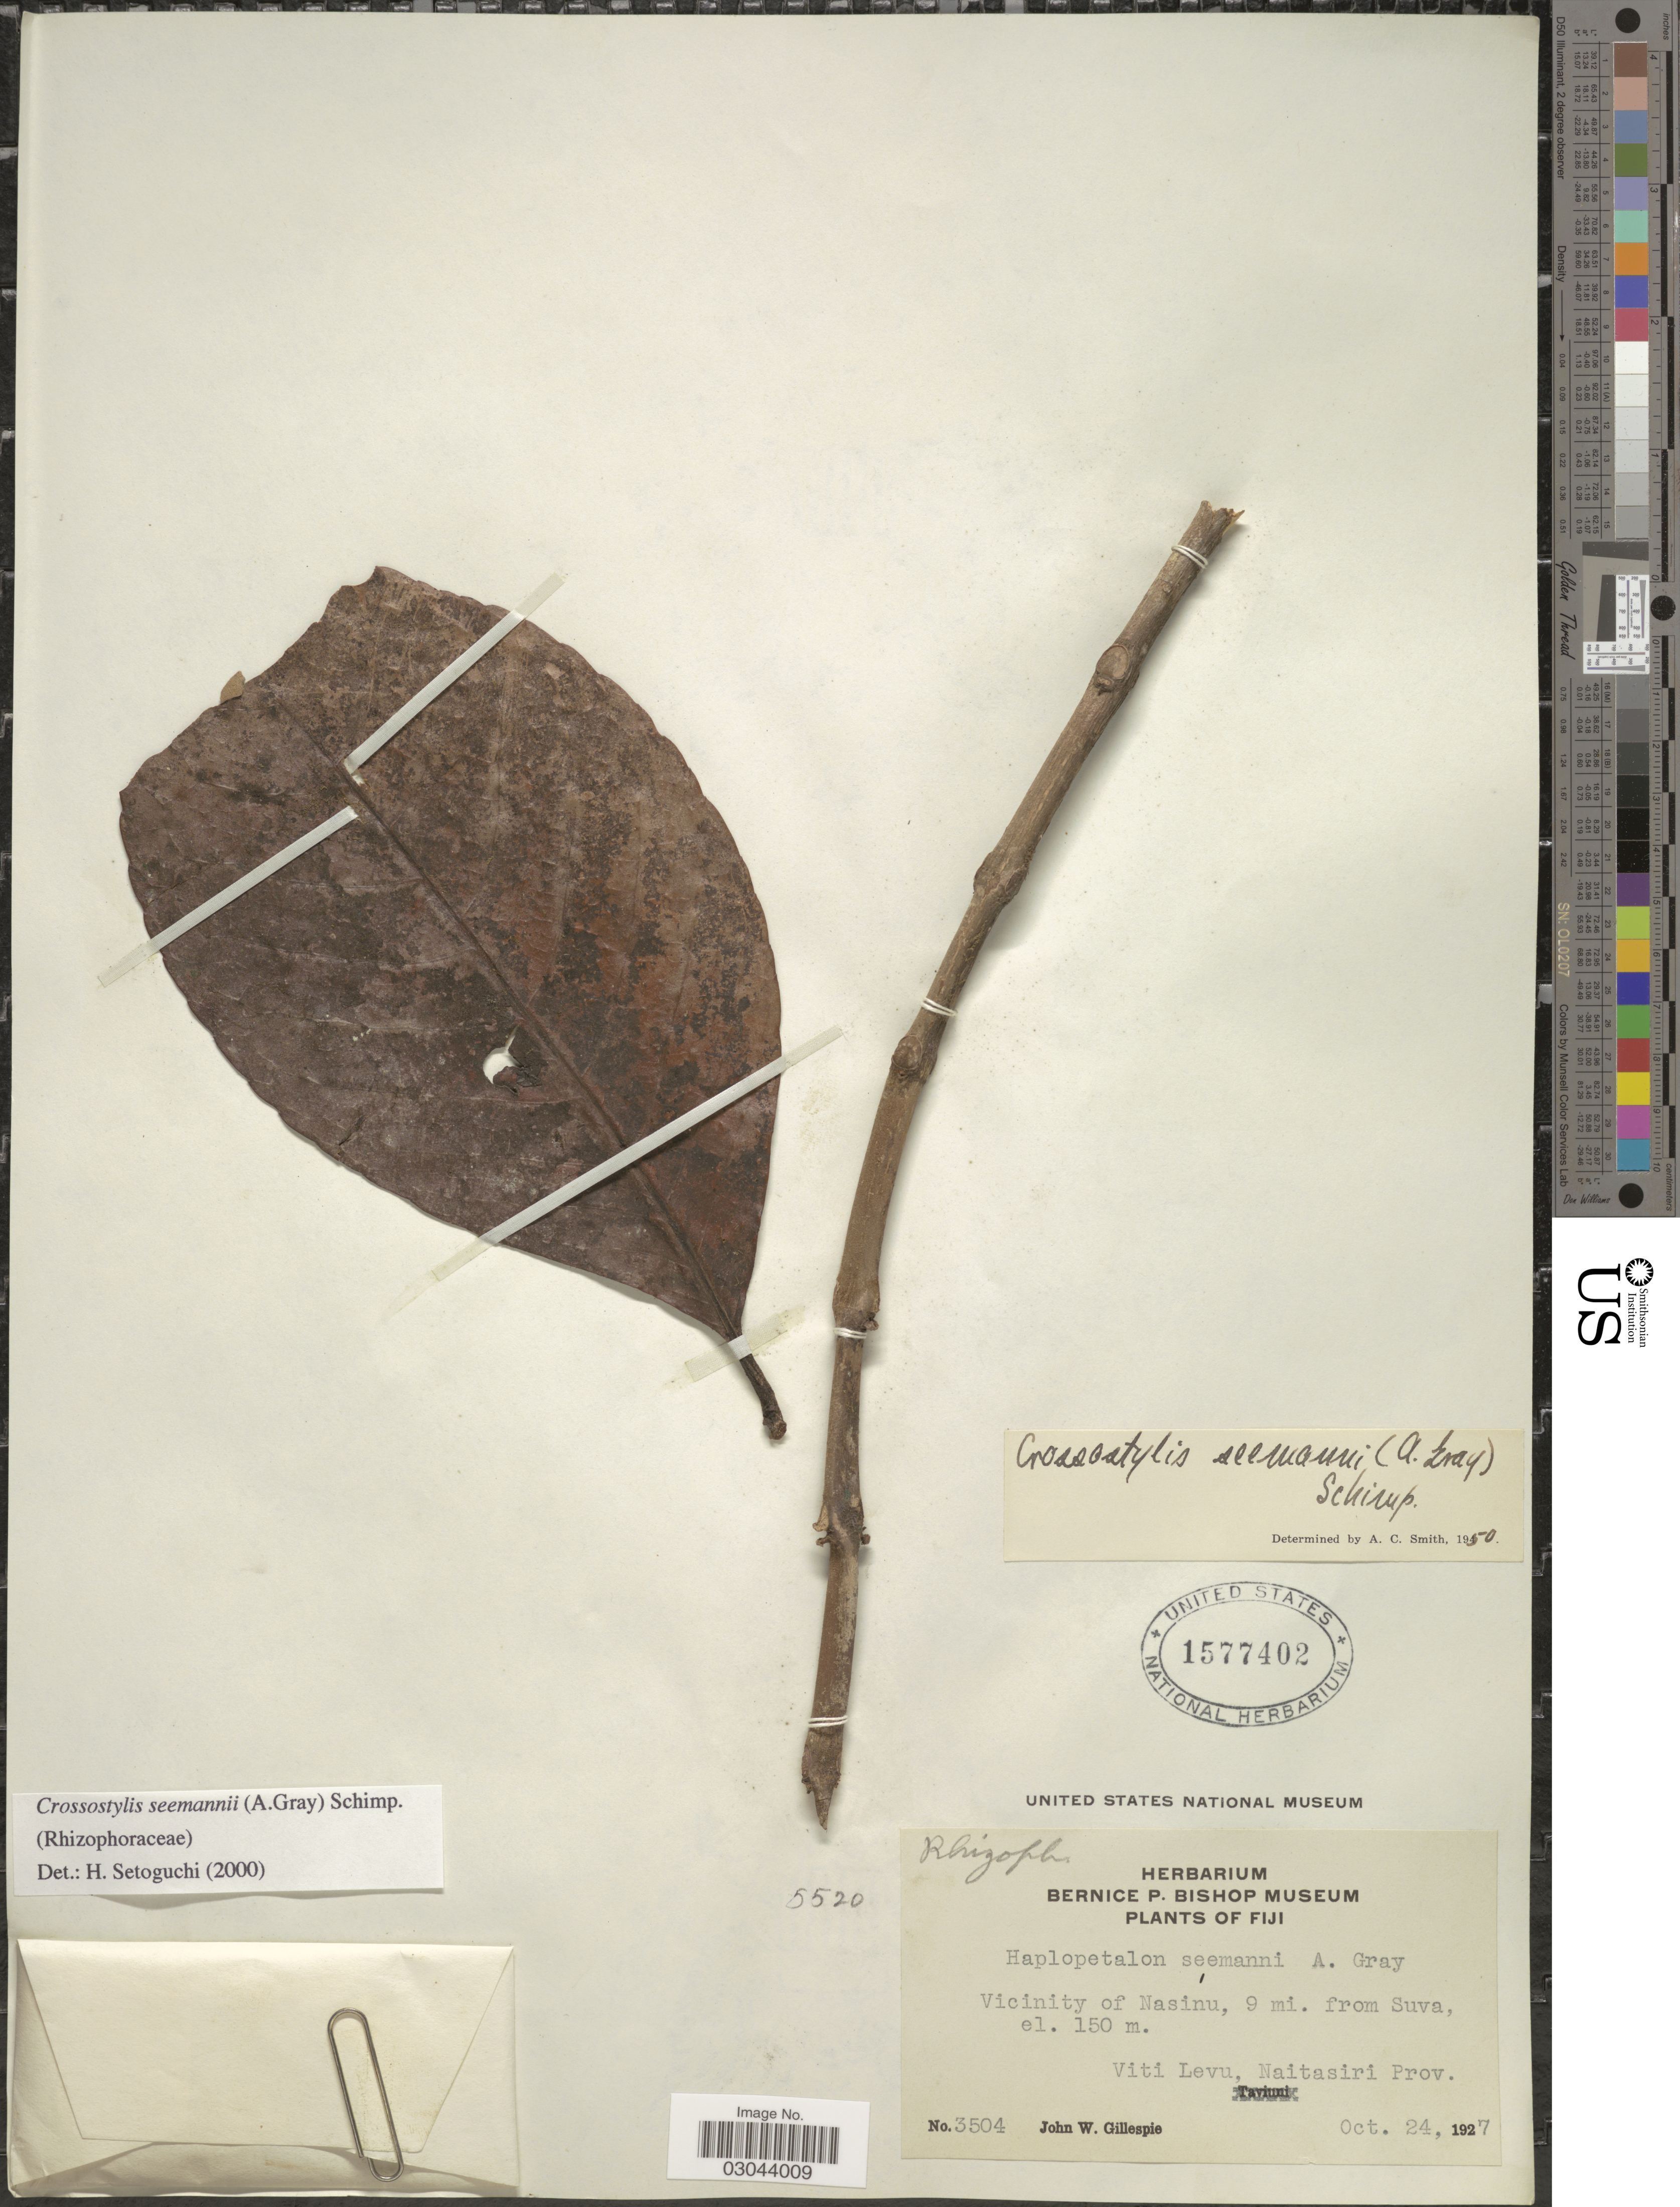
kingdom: Plantae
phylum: Tracheophyta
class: Magnoliopsida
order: Malpighiales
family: Rhizophoraceae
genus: Crossostylis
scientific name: Crossostylis seemannii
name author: (A. Gray) A. Schimp.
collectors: J. W. Gillespie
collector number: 3504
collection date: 1927-10-24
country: Fiji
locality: Vicinity of Nasinu, 9 mi. from Suva. Viti Levu, Naitasiri Prov.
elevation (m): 150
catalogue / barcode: US 1577402